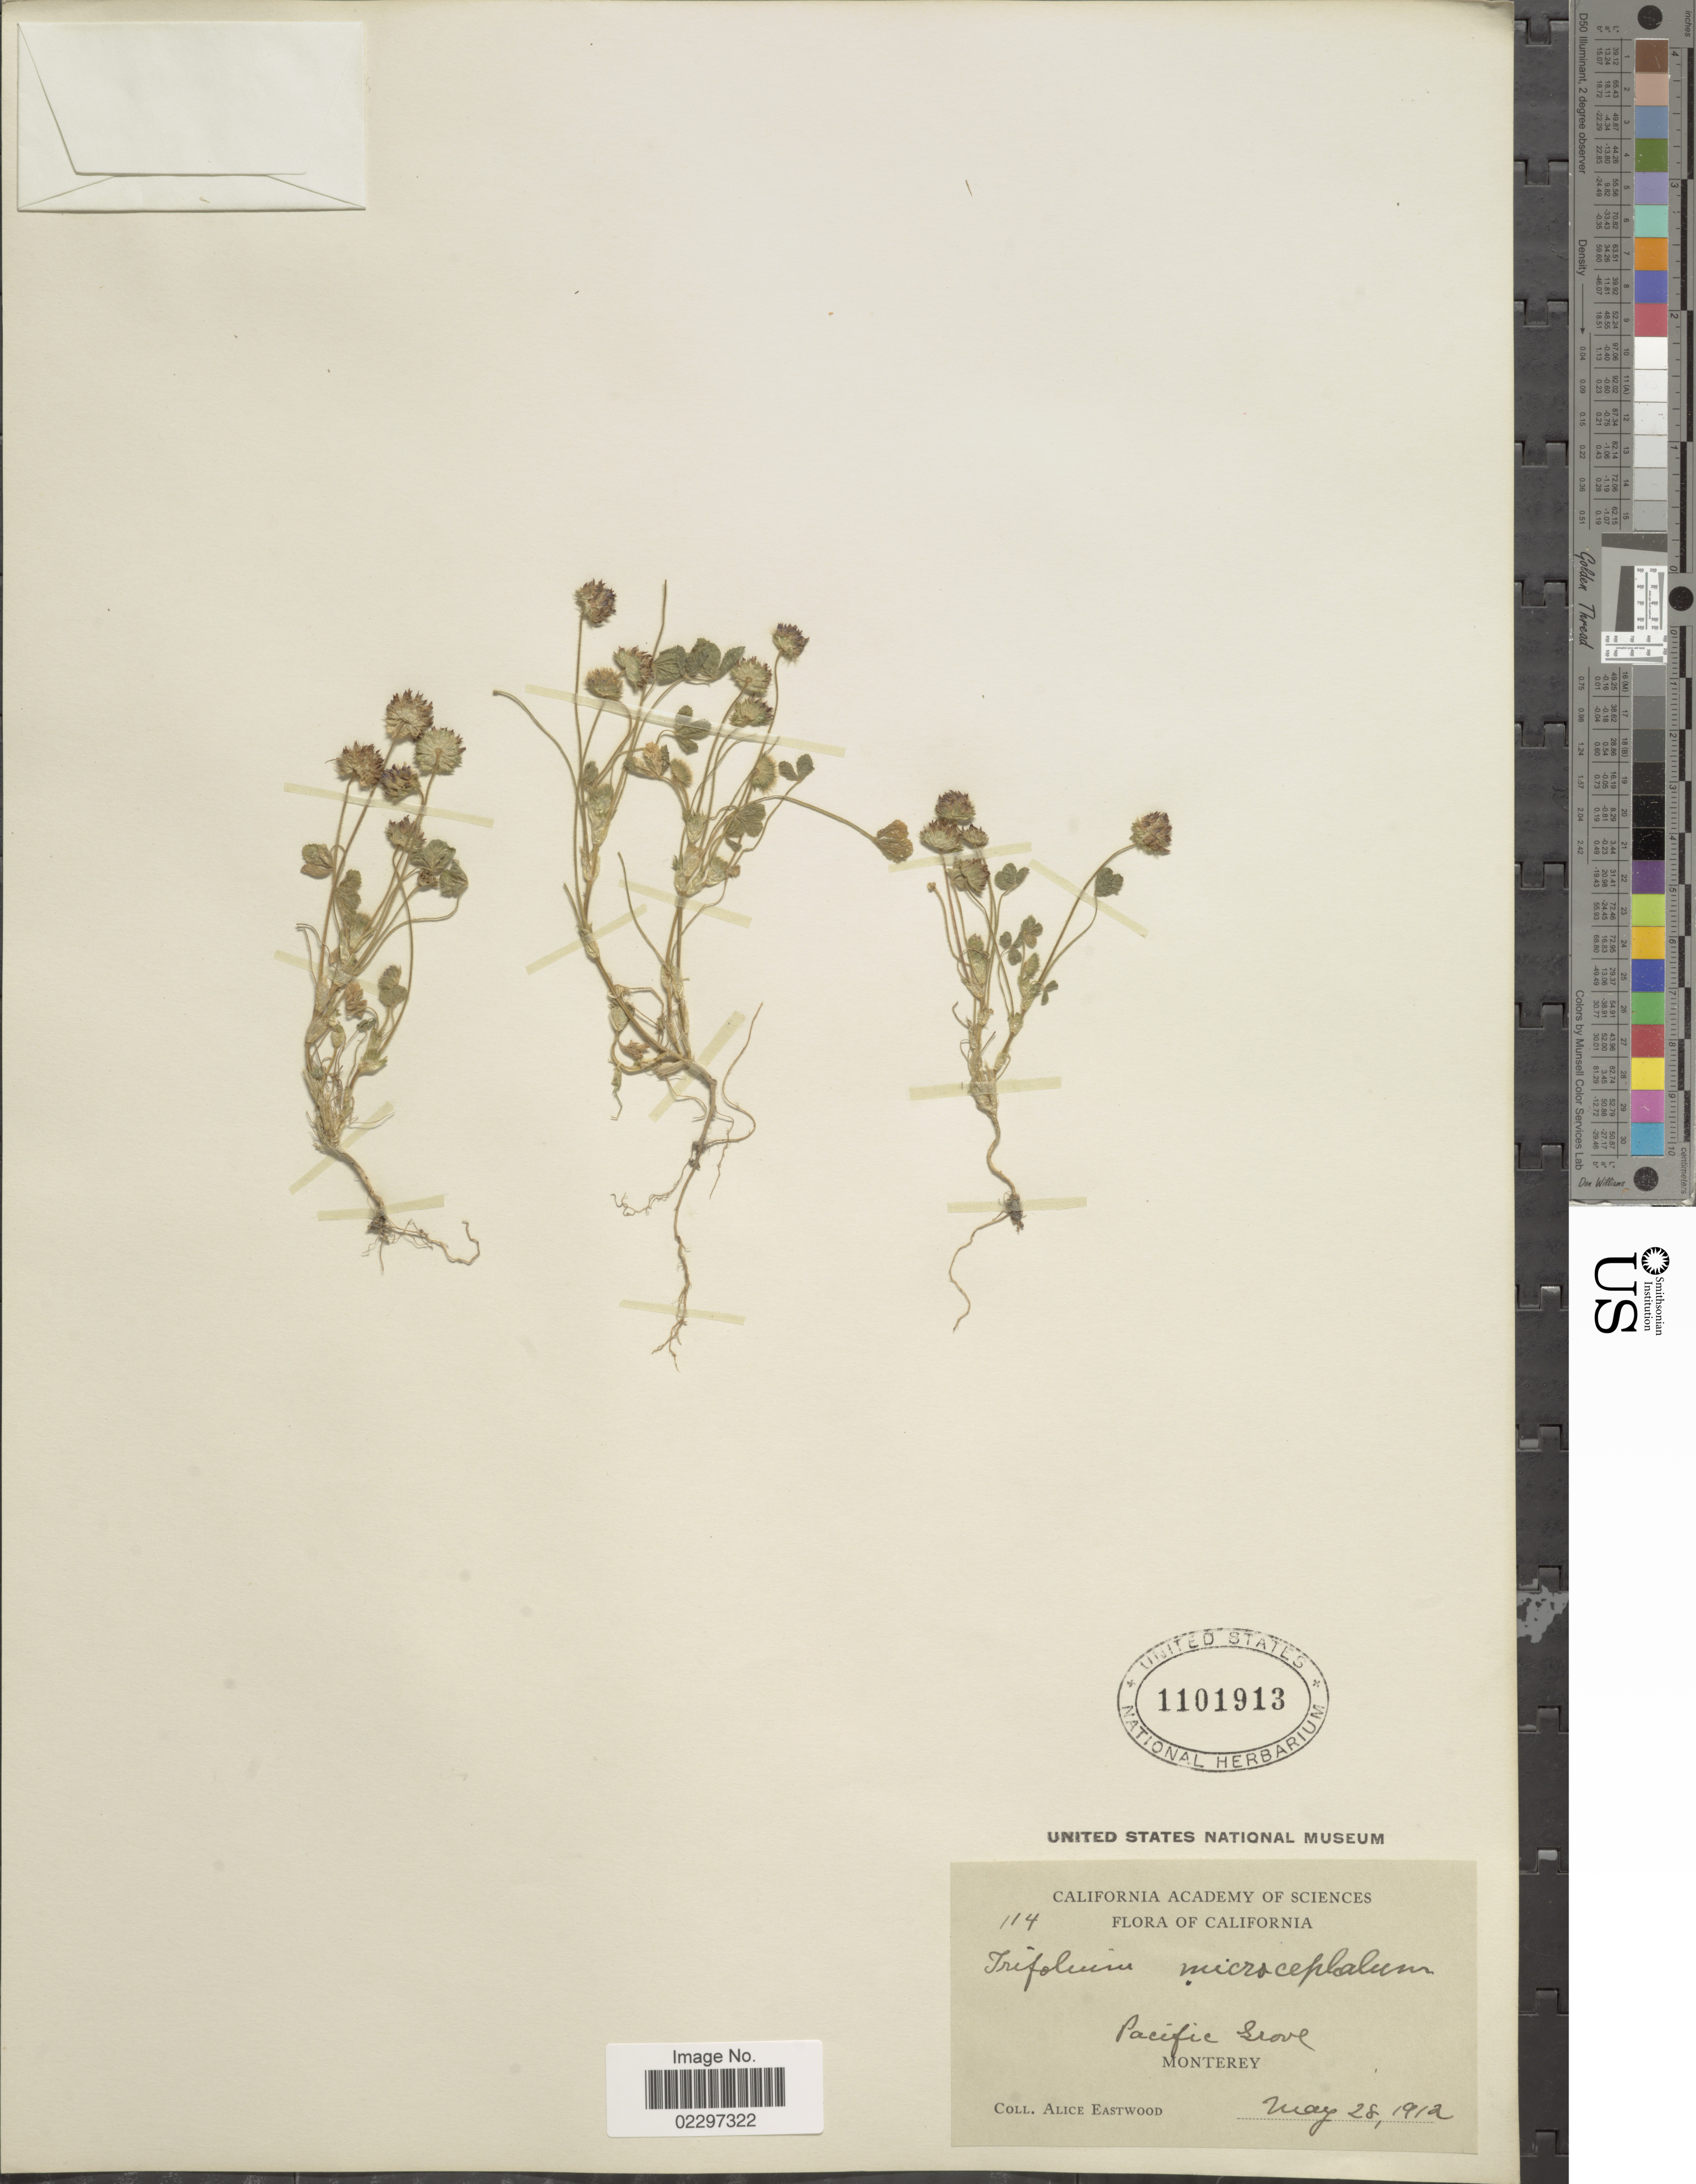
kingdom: Plantae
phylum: Tracheophyta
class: Magnoliopsida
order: Fabales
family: Fabaceae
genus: Trifolium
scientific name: Trifolium microcephalum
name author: Pursh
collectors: A. Eastwood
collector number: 114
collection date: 1912-05-28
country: United States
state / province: California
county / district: Monterey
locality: Pacific Grove. Monterey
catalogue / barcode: US 1101913